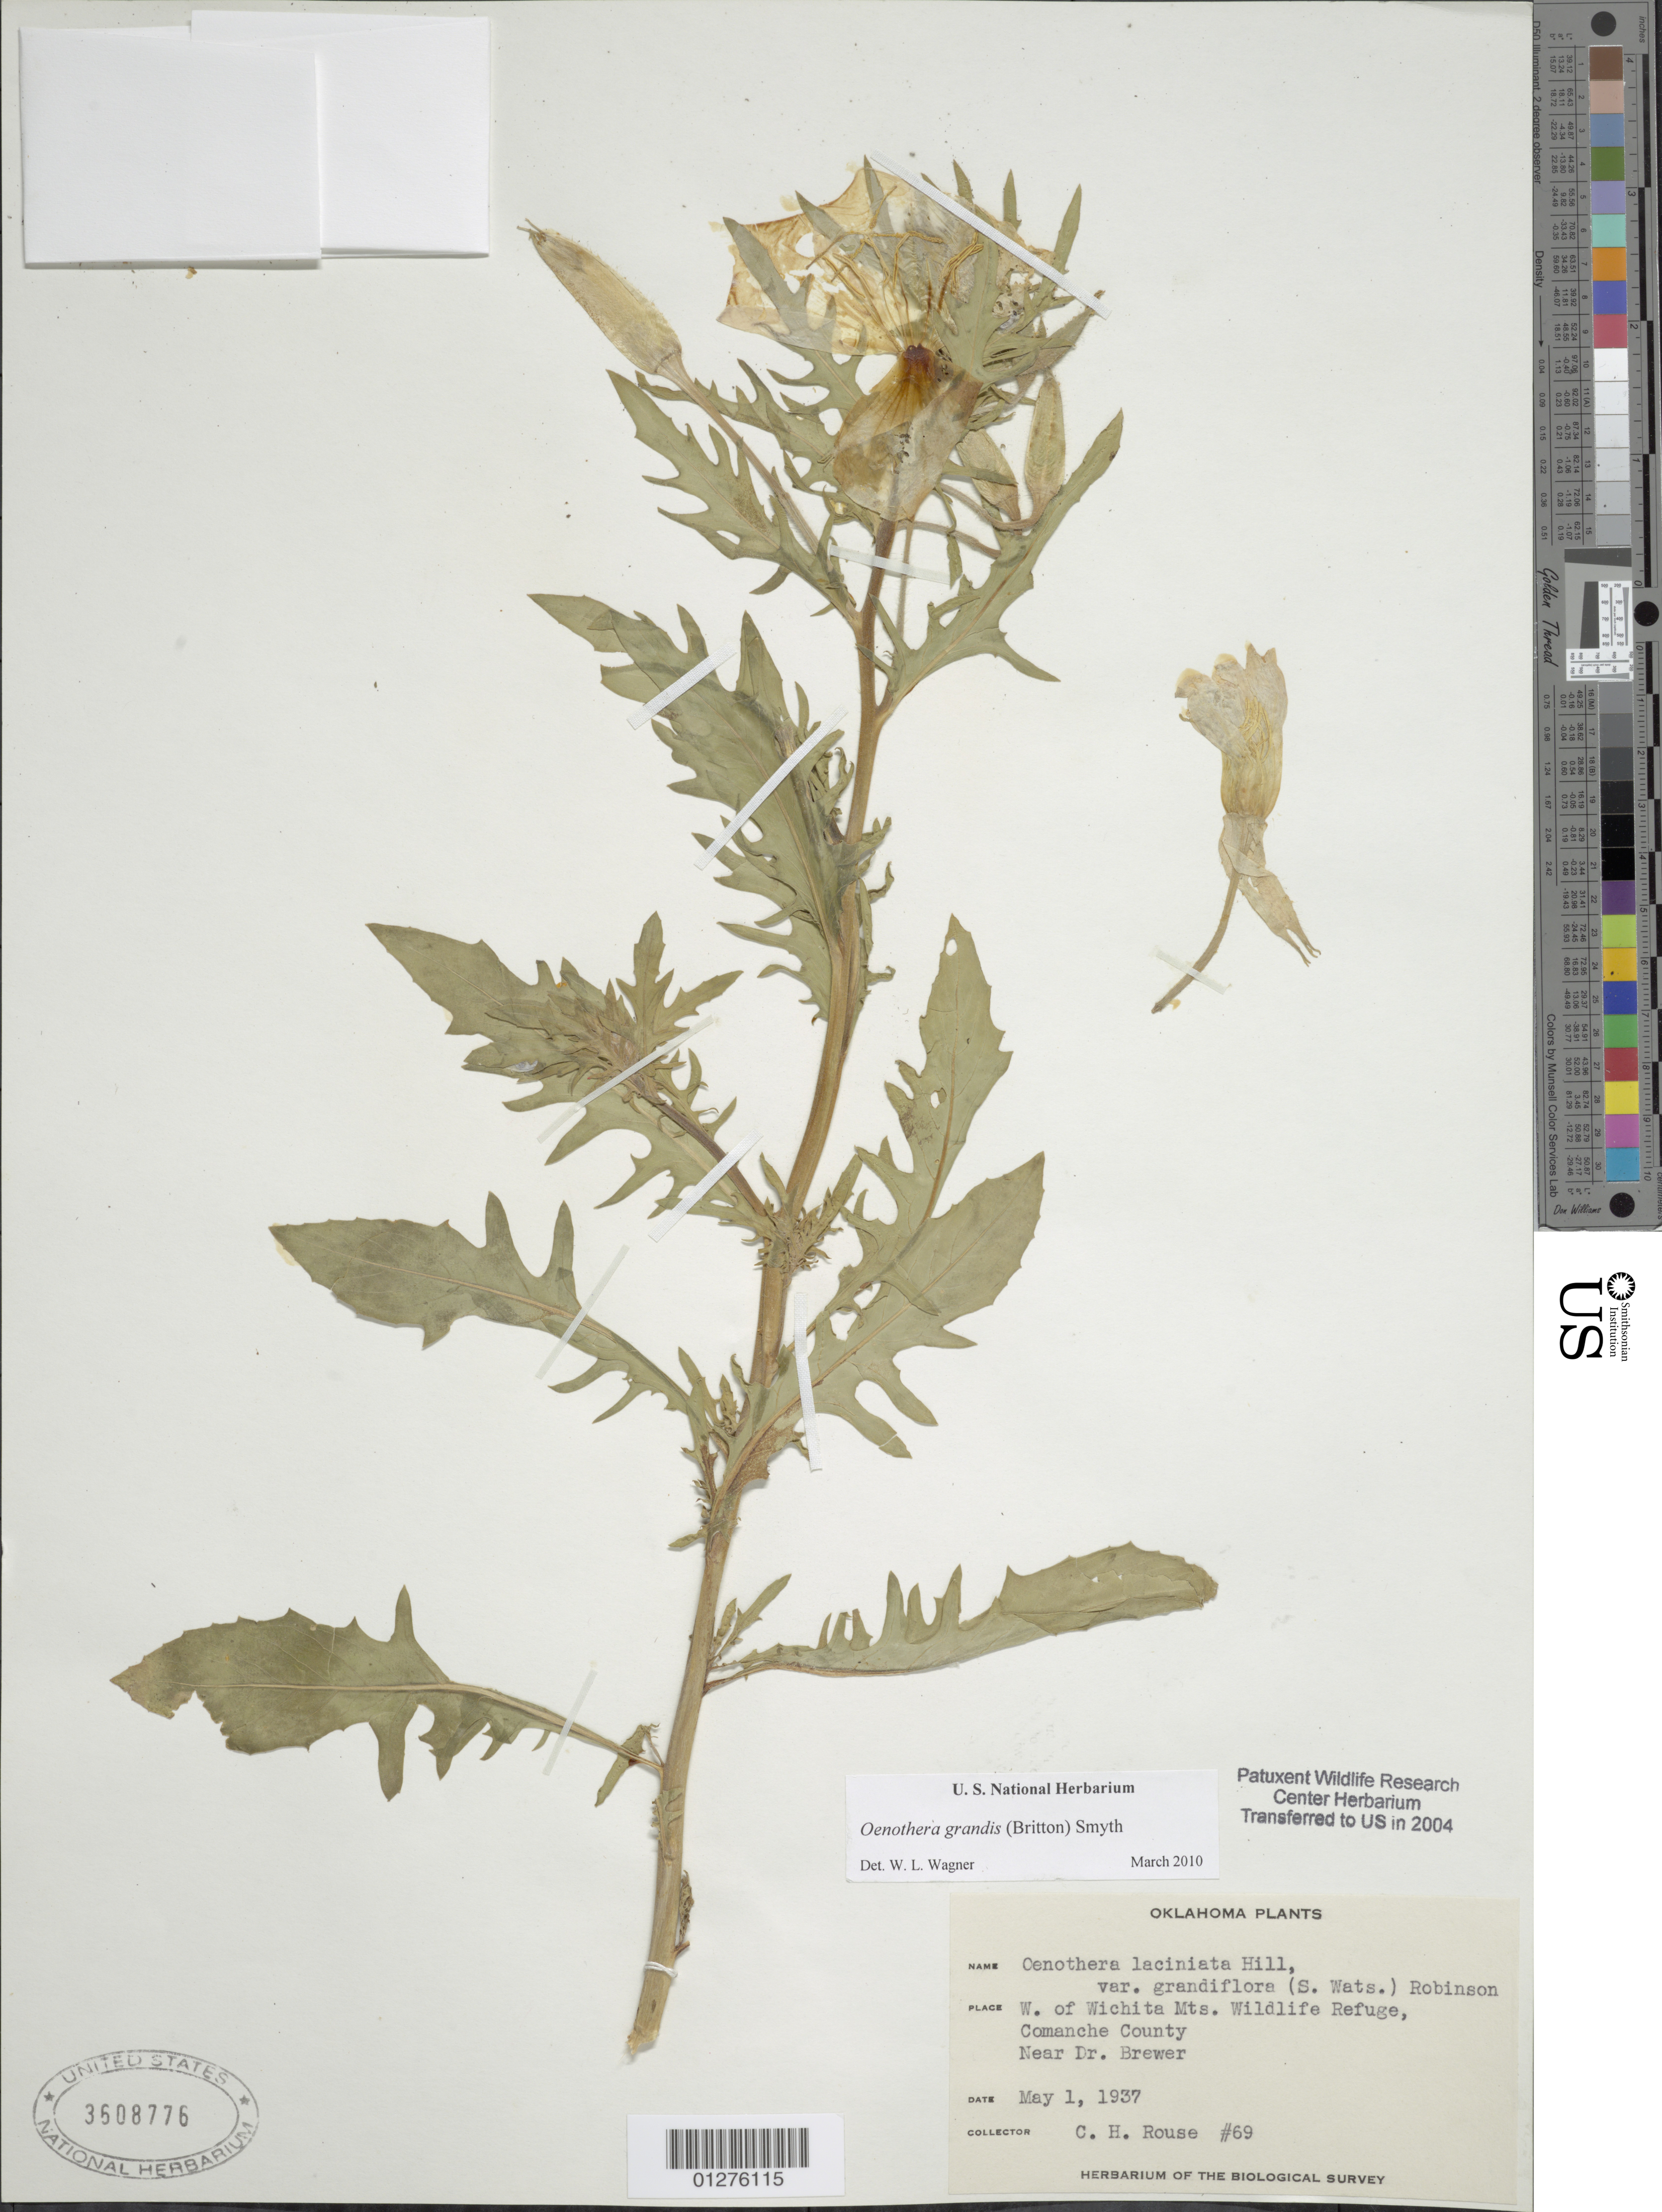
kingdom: Plantae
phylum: Tracheophyta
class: Magnoliopsida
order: Myrtales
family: Onagraceae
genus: Oenothera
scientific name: Oenothera grandis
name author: (Britton) Smyth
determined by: Wagner, W. L., (BOT), Smithsonian Institution - National Museum of Natural History (UNITED STATES)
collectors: C. Rouse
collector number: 69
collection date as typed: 1 May 1937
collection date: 1937-05-01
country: United States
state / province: Oklahoma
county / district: Comanche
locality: W. of Wichita Mts Wildlife Refuge. Near Dr. Brewer.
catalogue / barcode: US 3608776